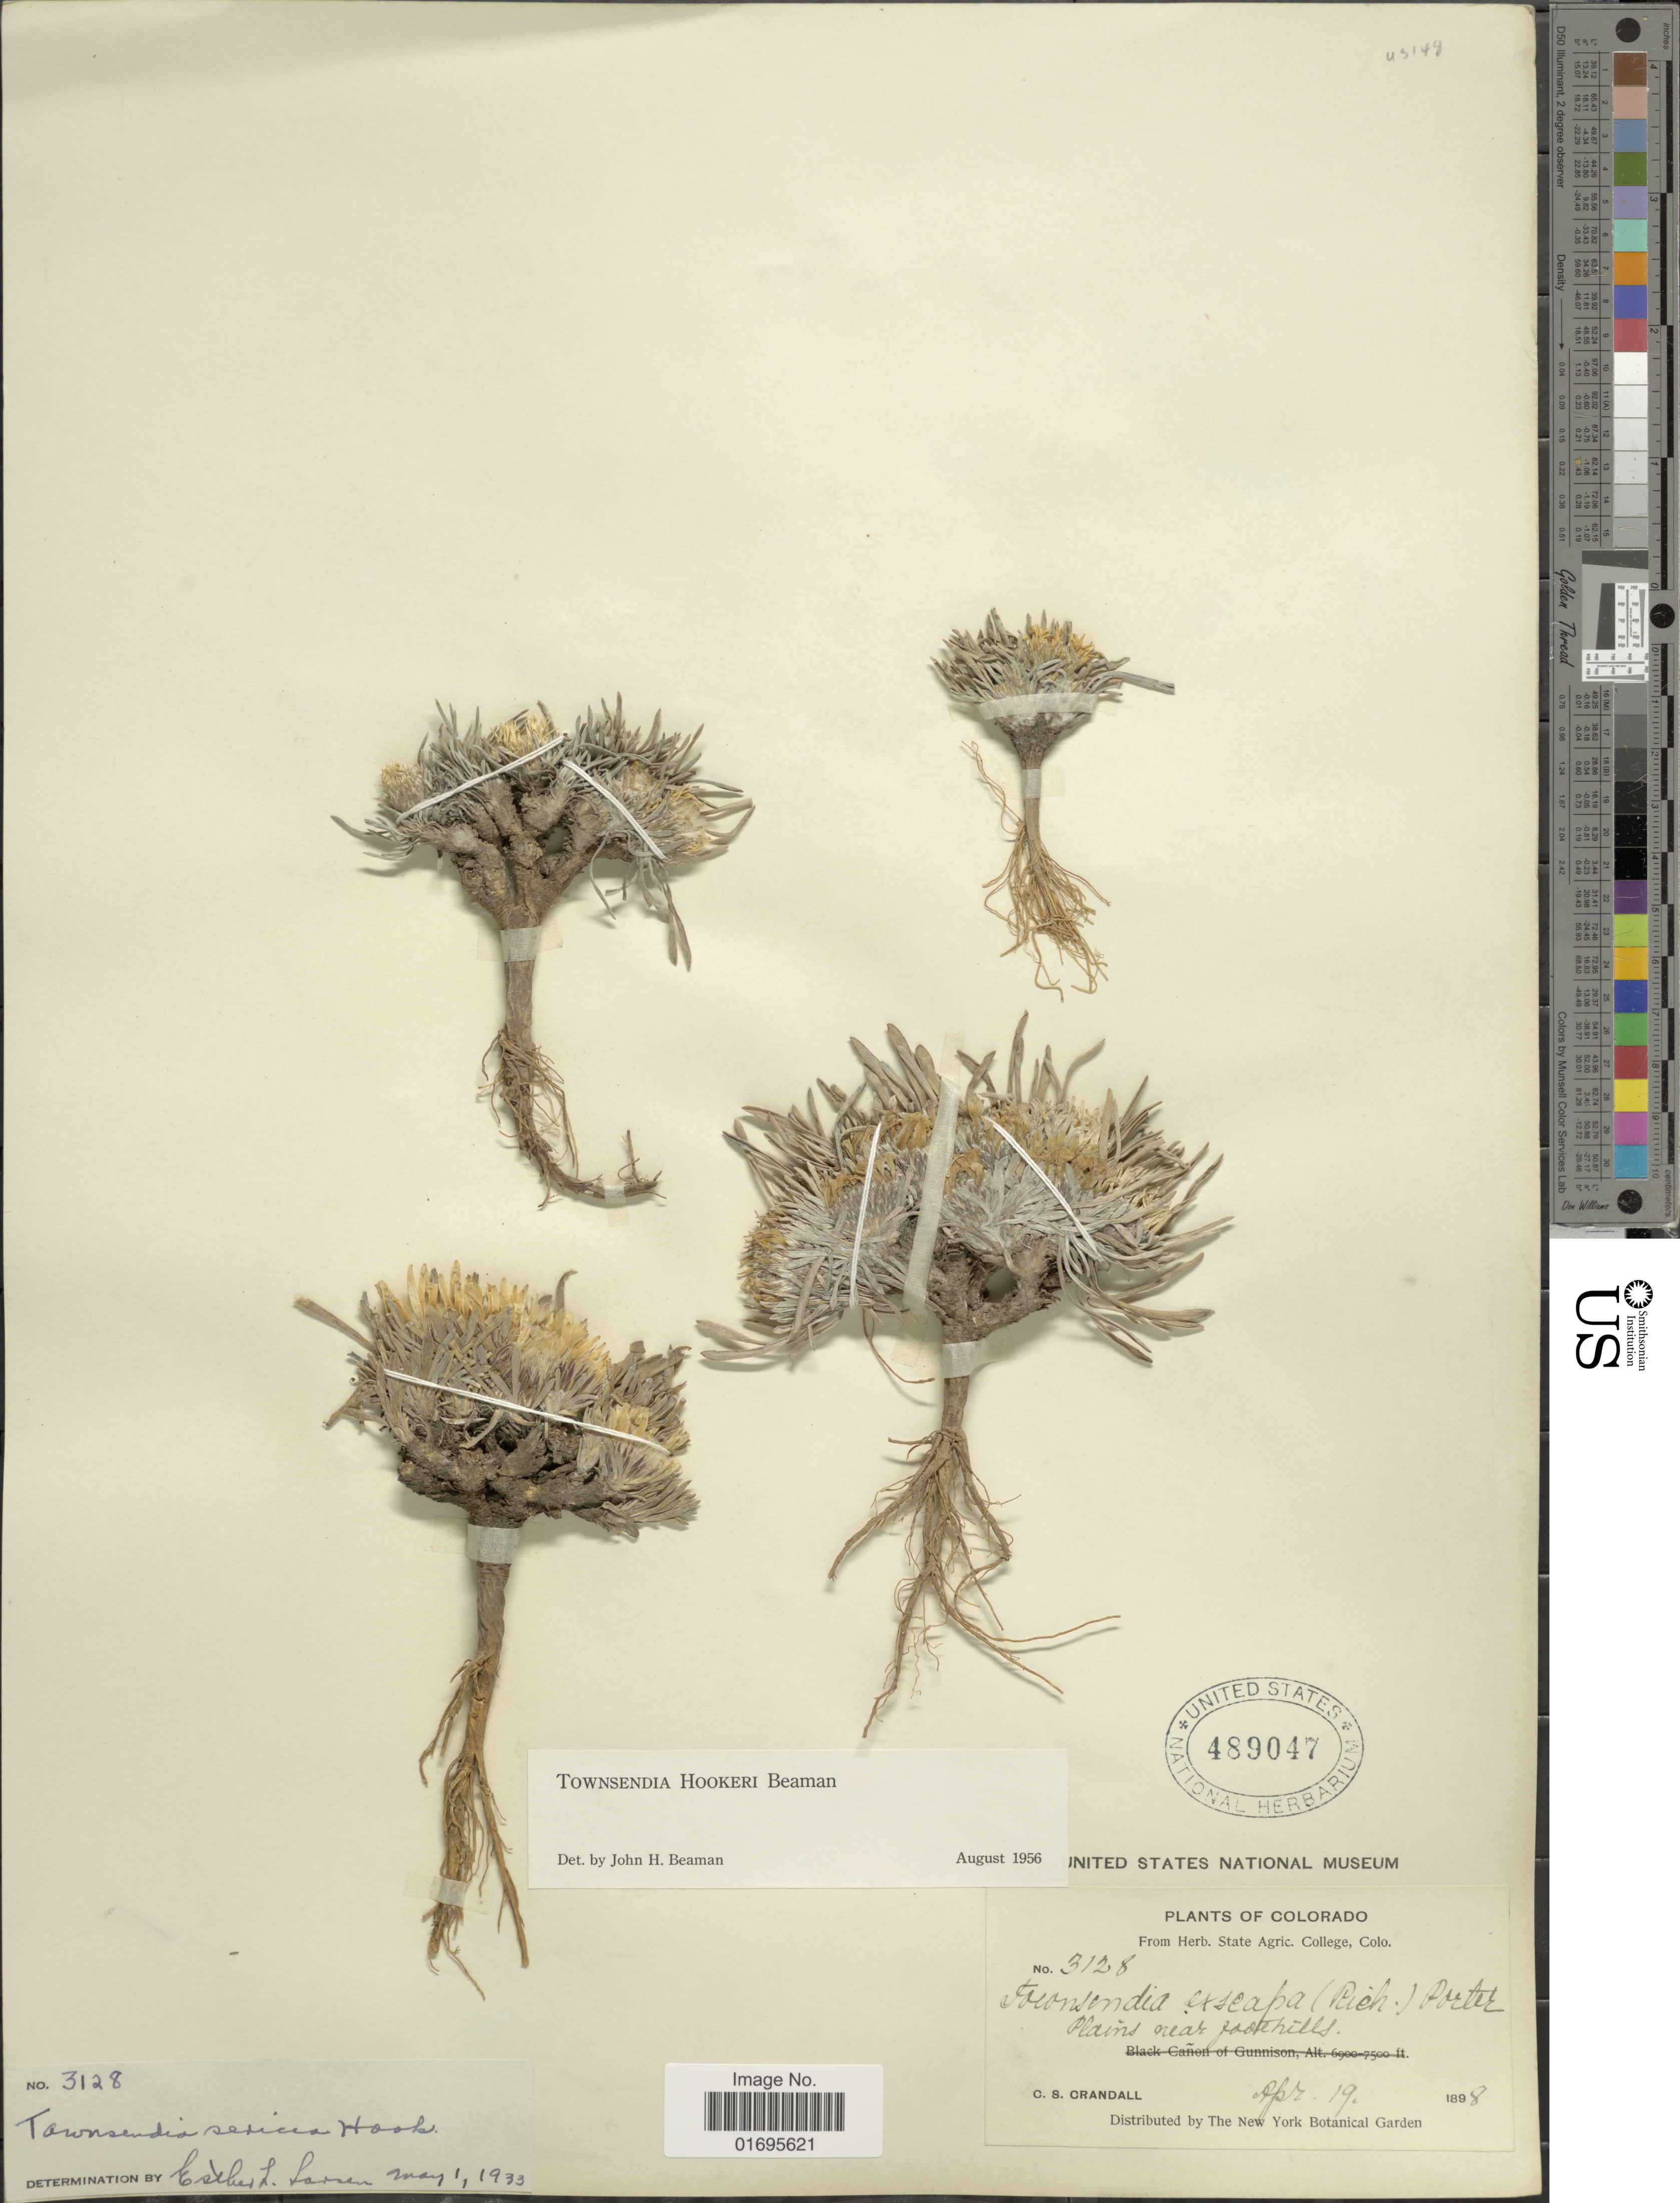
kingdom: Plantae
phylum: Tracheophyta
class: Magnoliopsida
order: Asterales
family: Asteraceae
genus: Townsendia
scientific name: Townsendia hookeri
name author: Beaman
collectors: C. Crandall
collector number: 3128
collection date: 1898-04-19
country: United States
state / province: Colorado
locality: Plains near foothills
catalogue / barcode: US 489047